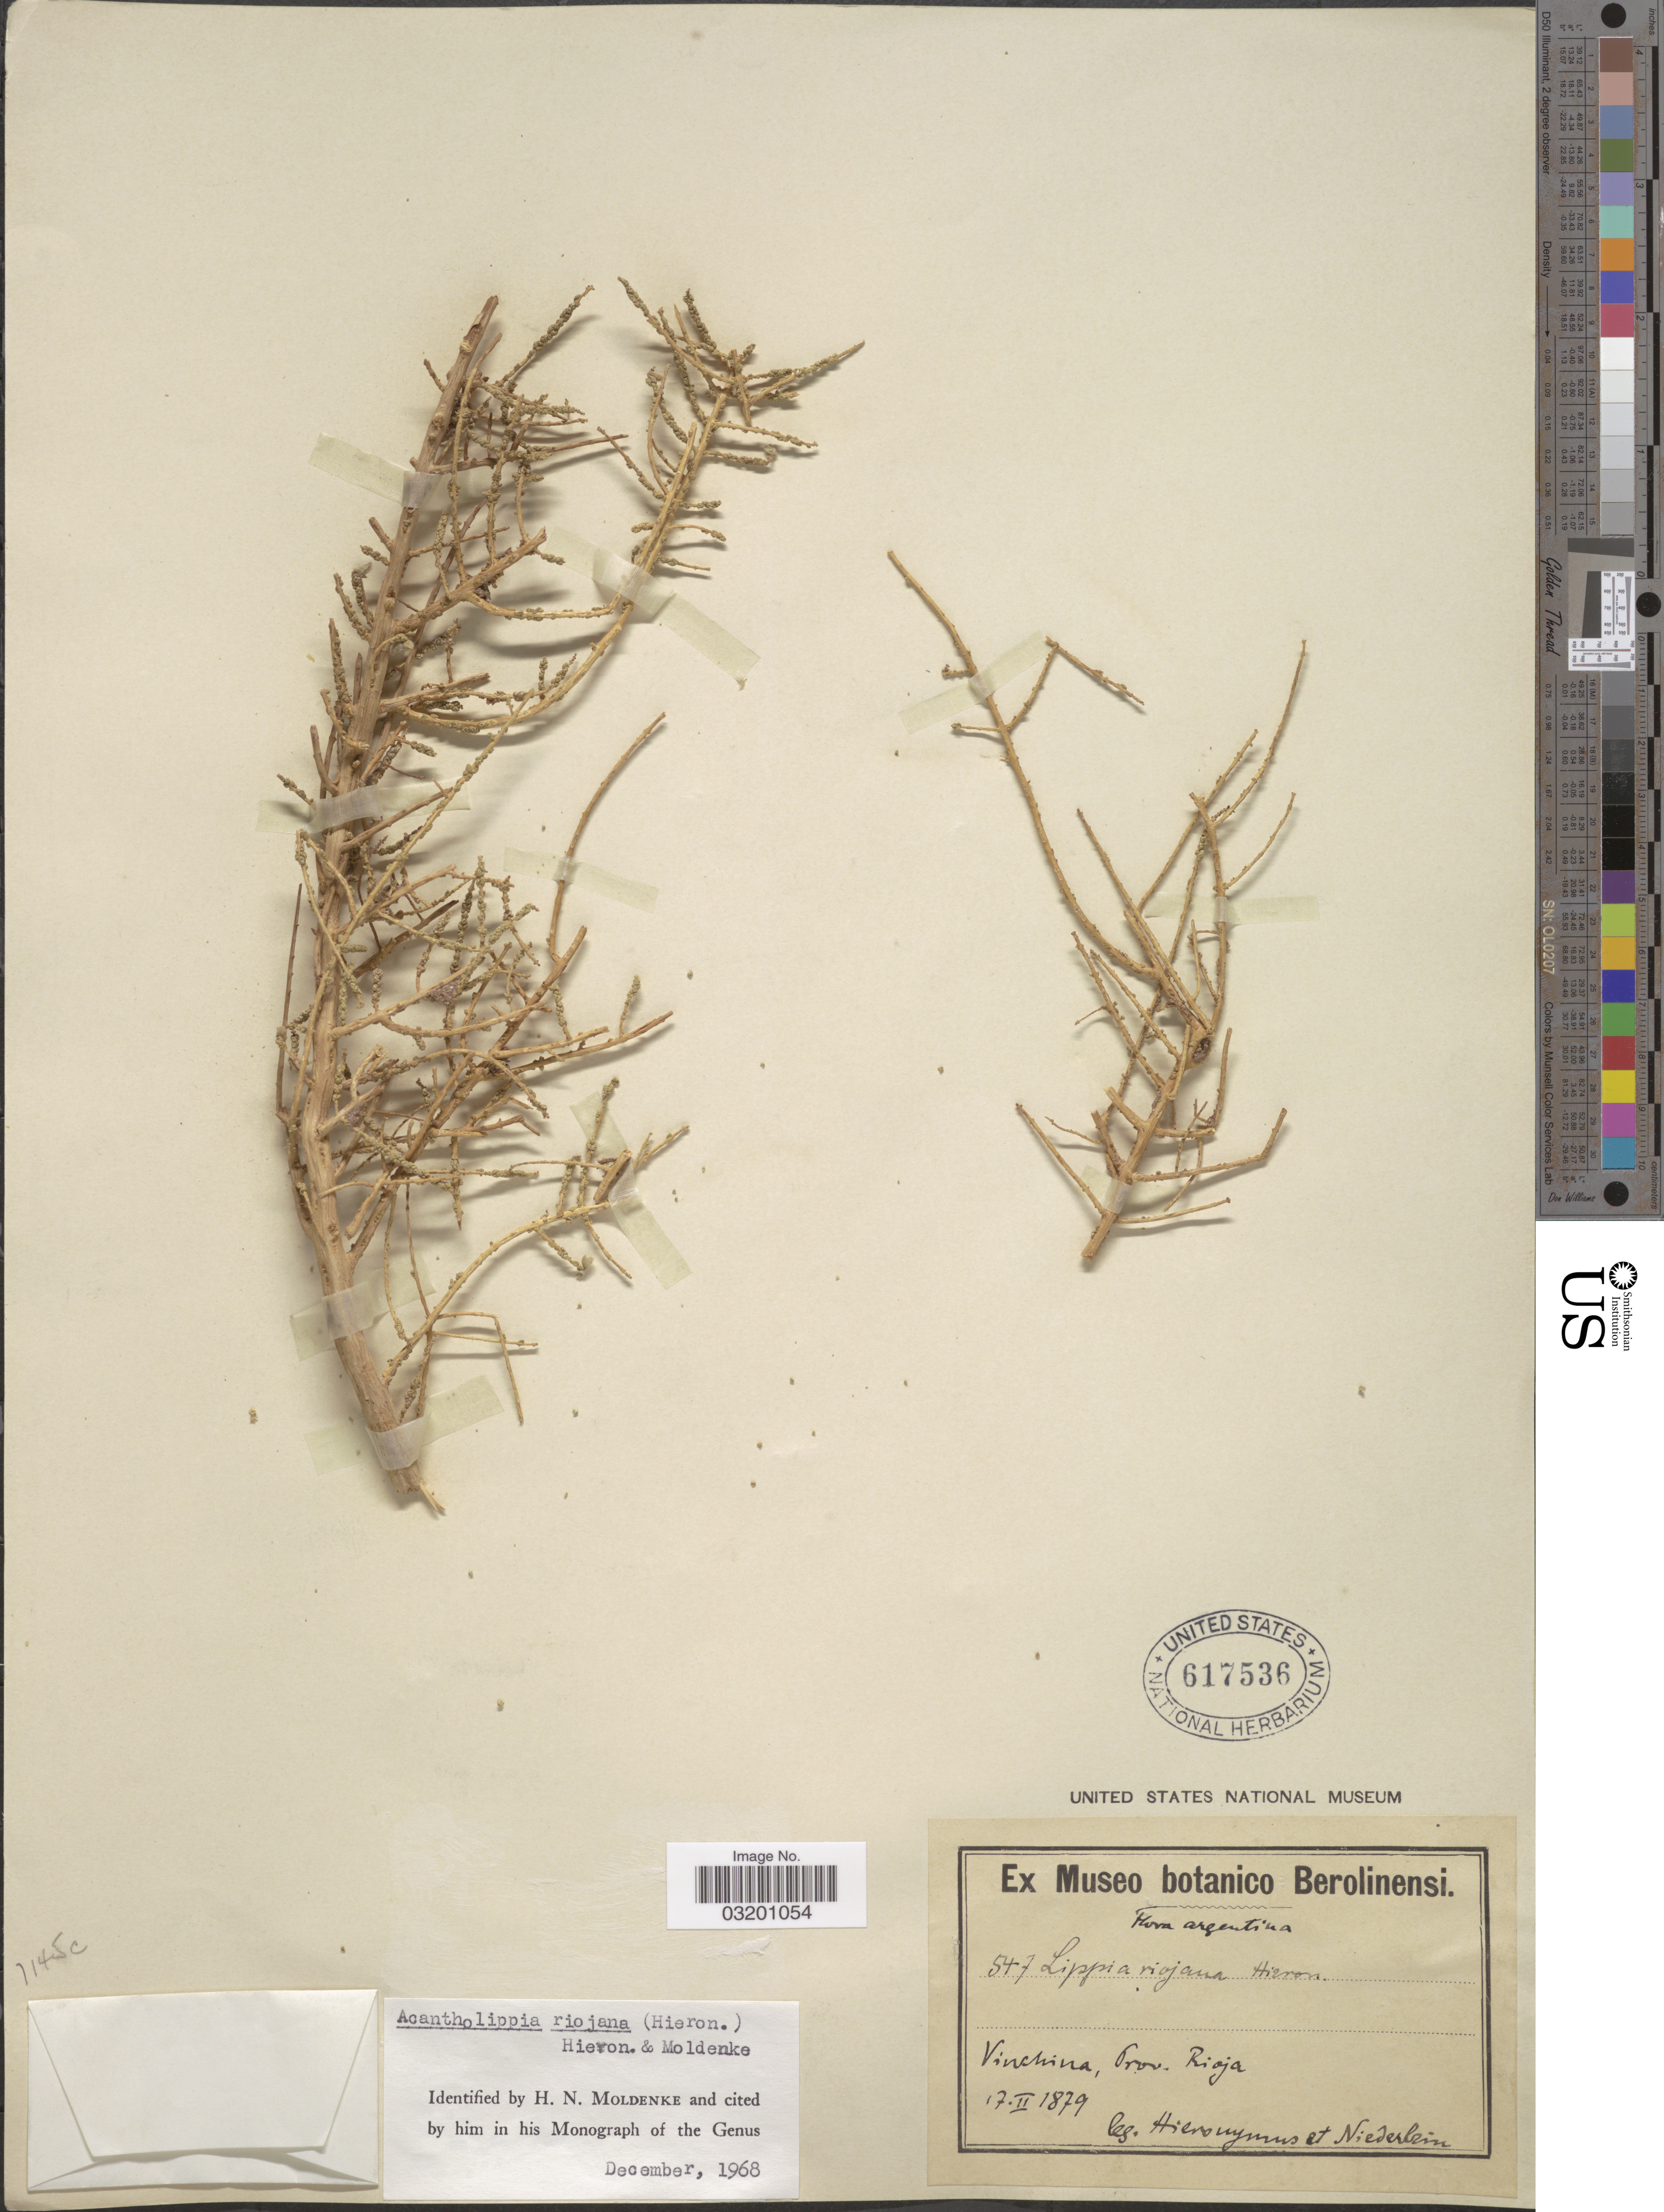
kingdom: Plantae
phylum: Tracheophyta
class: Magnoliopsida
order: Lamiales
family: Verbenaceae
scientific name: Acantholippa riojana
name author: Hieron. ex Moldenke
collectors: -. Hieronymus & Niederlein, --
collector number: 547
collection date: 1879-02-17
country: Argentina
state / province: La Rioja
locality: Vinchina, Prov. Rioja.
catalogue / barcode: US 617536